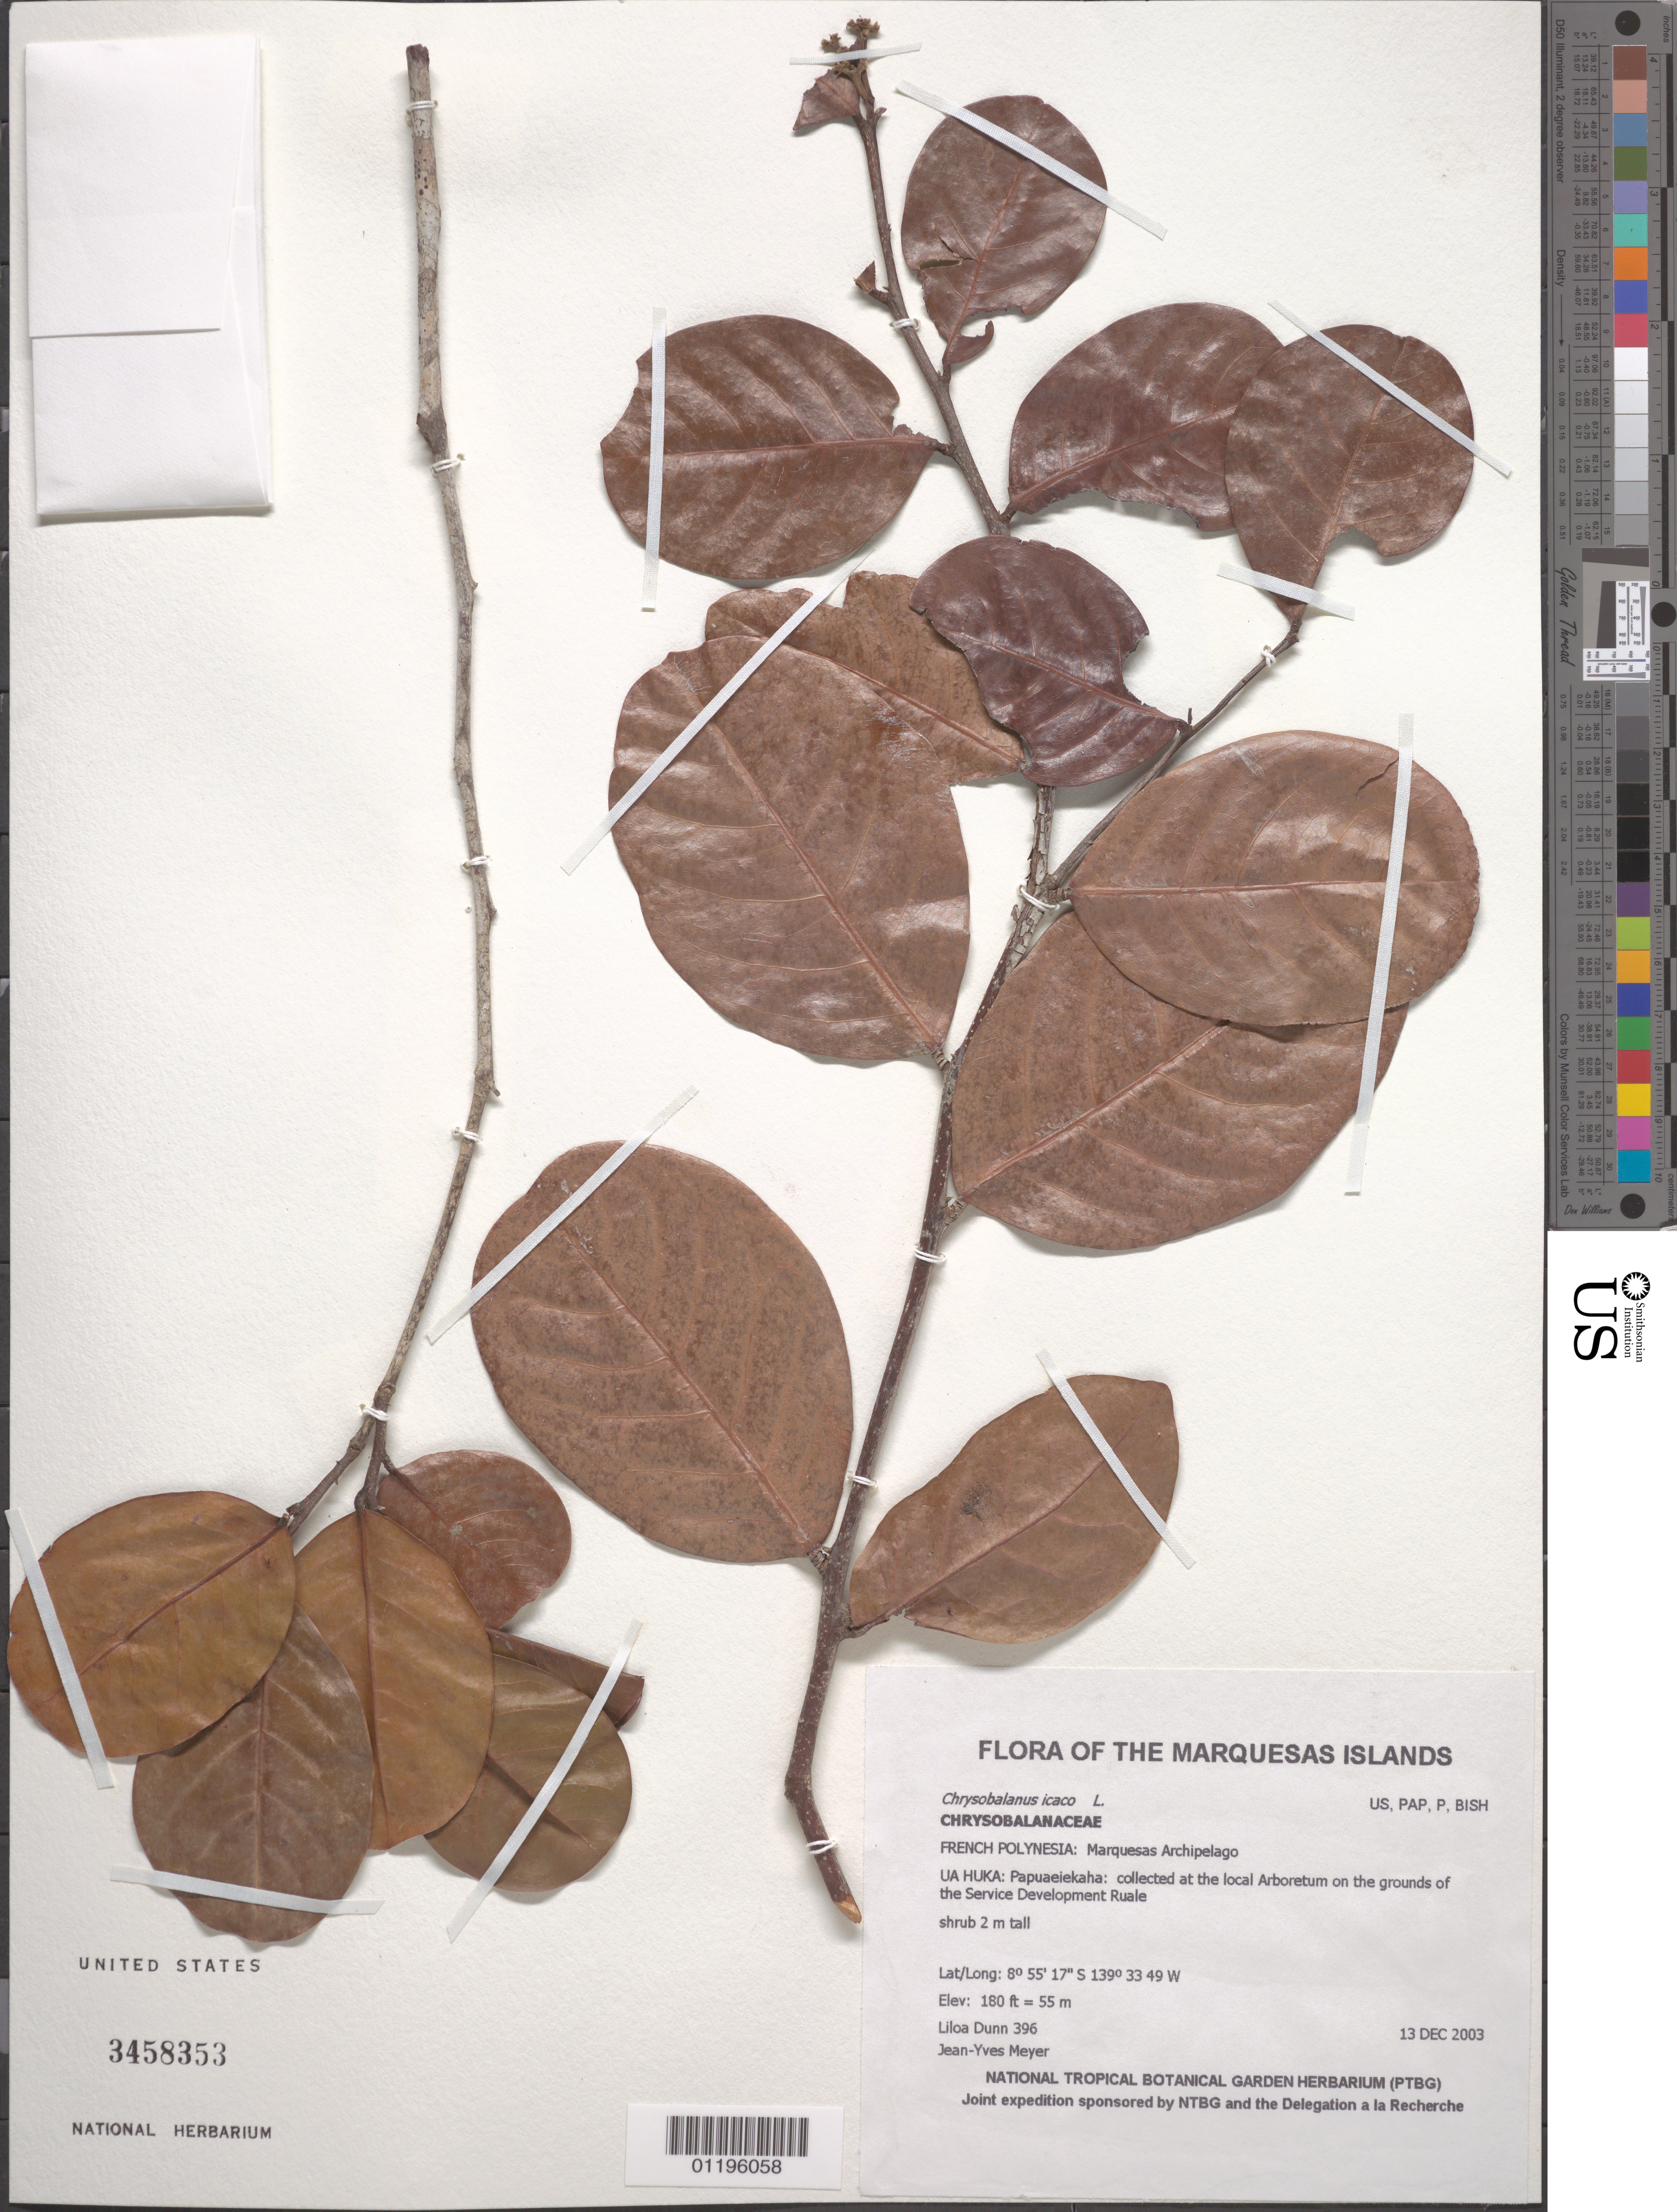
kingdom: Plantae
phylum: Tracheophyta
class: Magnoliopsida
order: Malpighiales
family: Chrysobalanaceae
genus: Chrysobalanus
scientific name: Chrysobalanus icaco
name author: L.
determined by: Lorence, David H., (PTBG), National Tropical Botanical Garden (UNITED STATES)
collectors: L. Dunn & J.-Y. Meyer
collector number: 396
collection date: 2003-12-13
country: French Polynesia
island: Ua Huka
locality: Papuaeiekaha: collected at the local Arboretum on the grounds of the Service Development Ruale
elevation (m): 55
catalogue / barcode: US 3458353